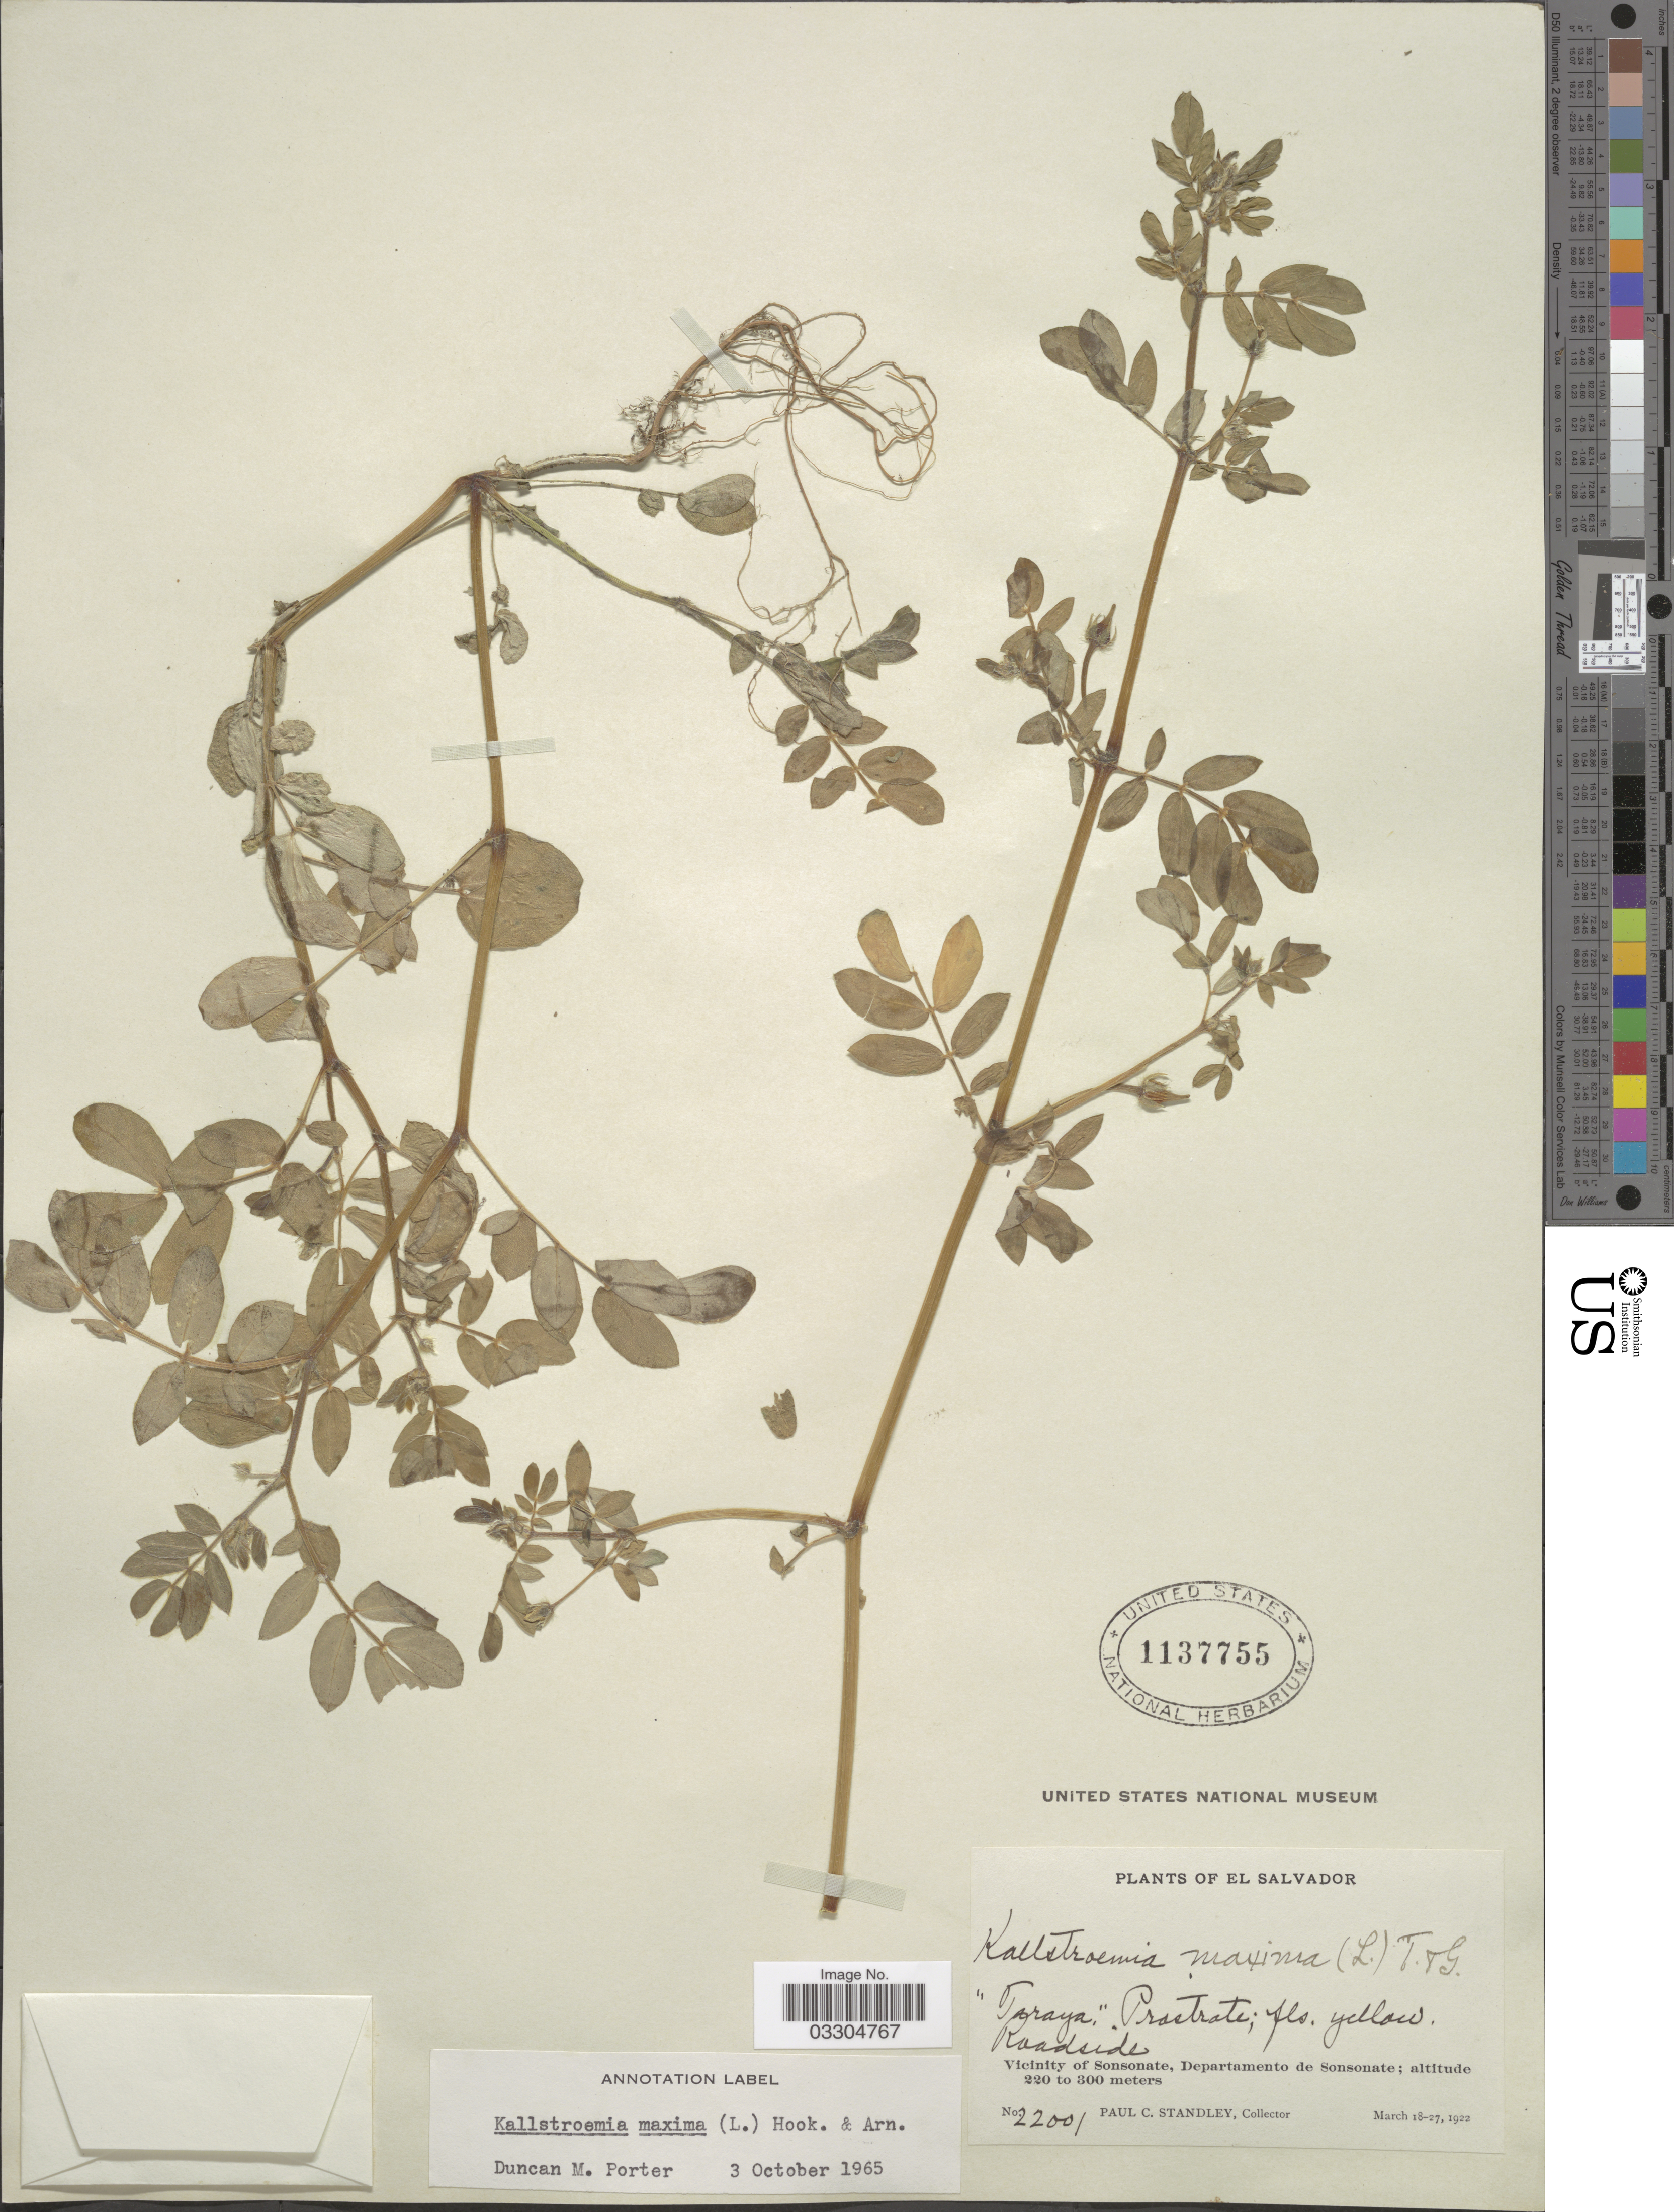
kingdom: Plantae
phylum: Tracheophyta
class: Magnoliopsida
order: Zygophyllales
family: Zygophyllaceae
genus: Kallstroemia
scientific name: Kallstroemia maxima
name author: (L.) Hook. & Arn.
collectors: P. C. Standley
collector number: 22001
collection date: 1922-03-18/1922-03-27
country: El Salvador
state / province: Sonsonate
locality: Vicinity of Sonsonate, Departamento de Sonsonate.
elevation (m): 220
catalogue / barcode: US 1137755